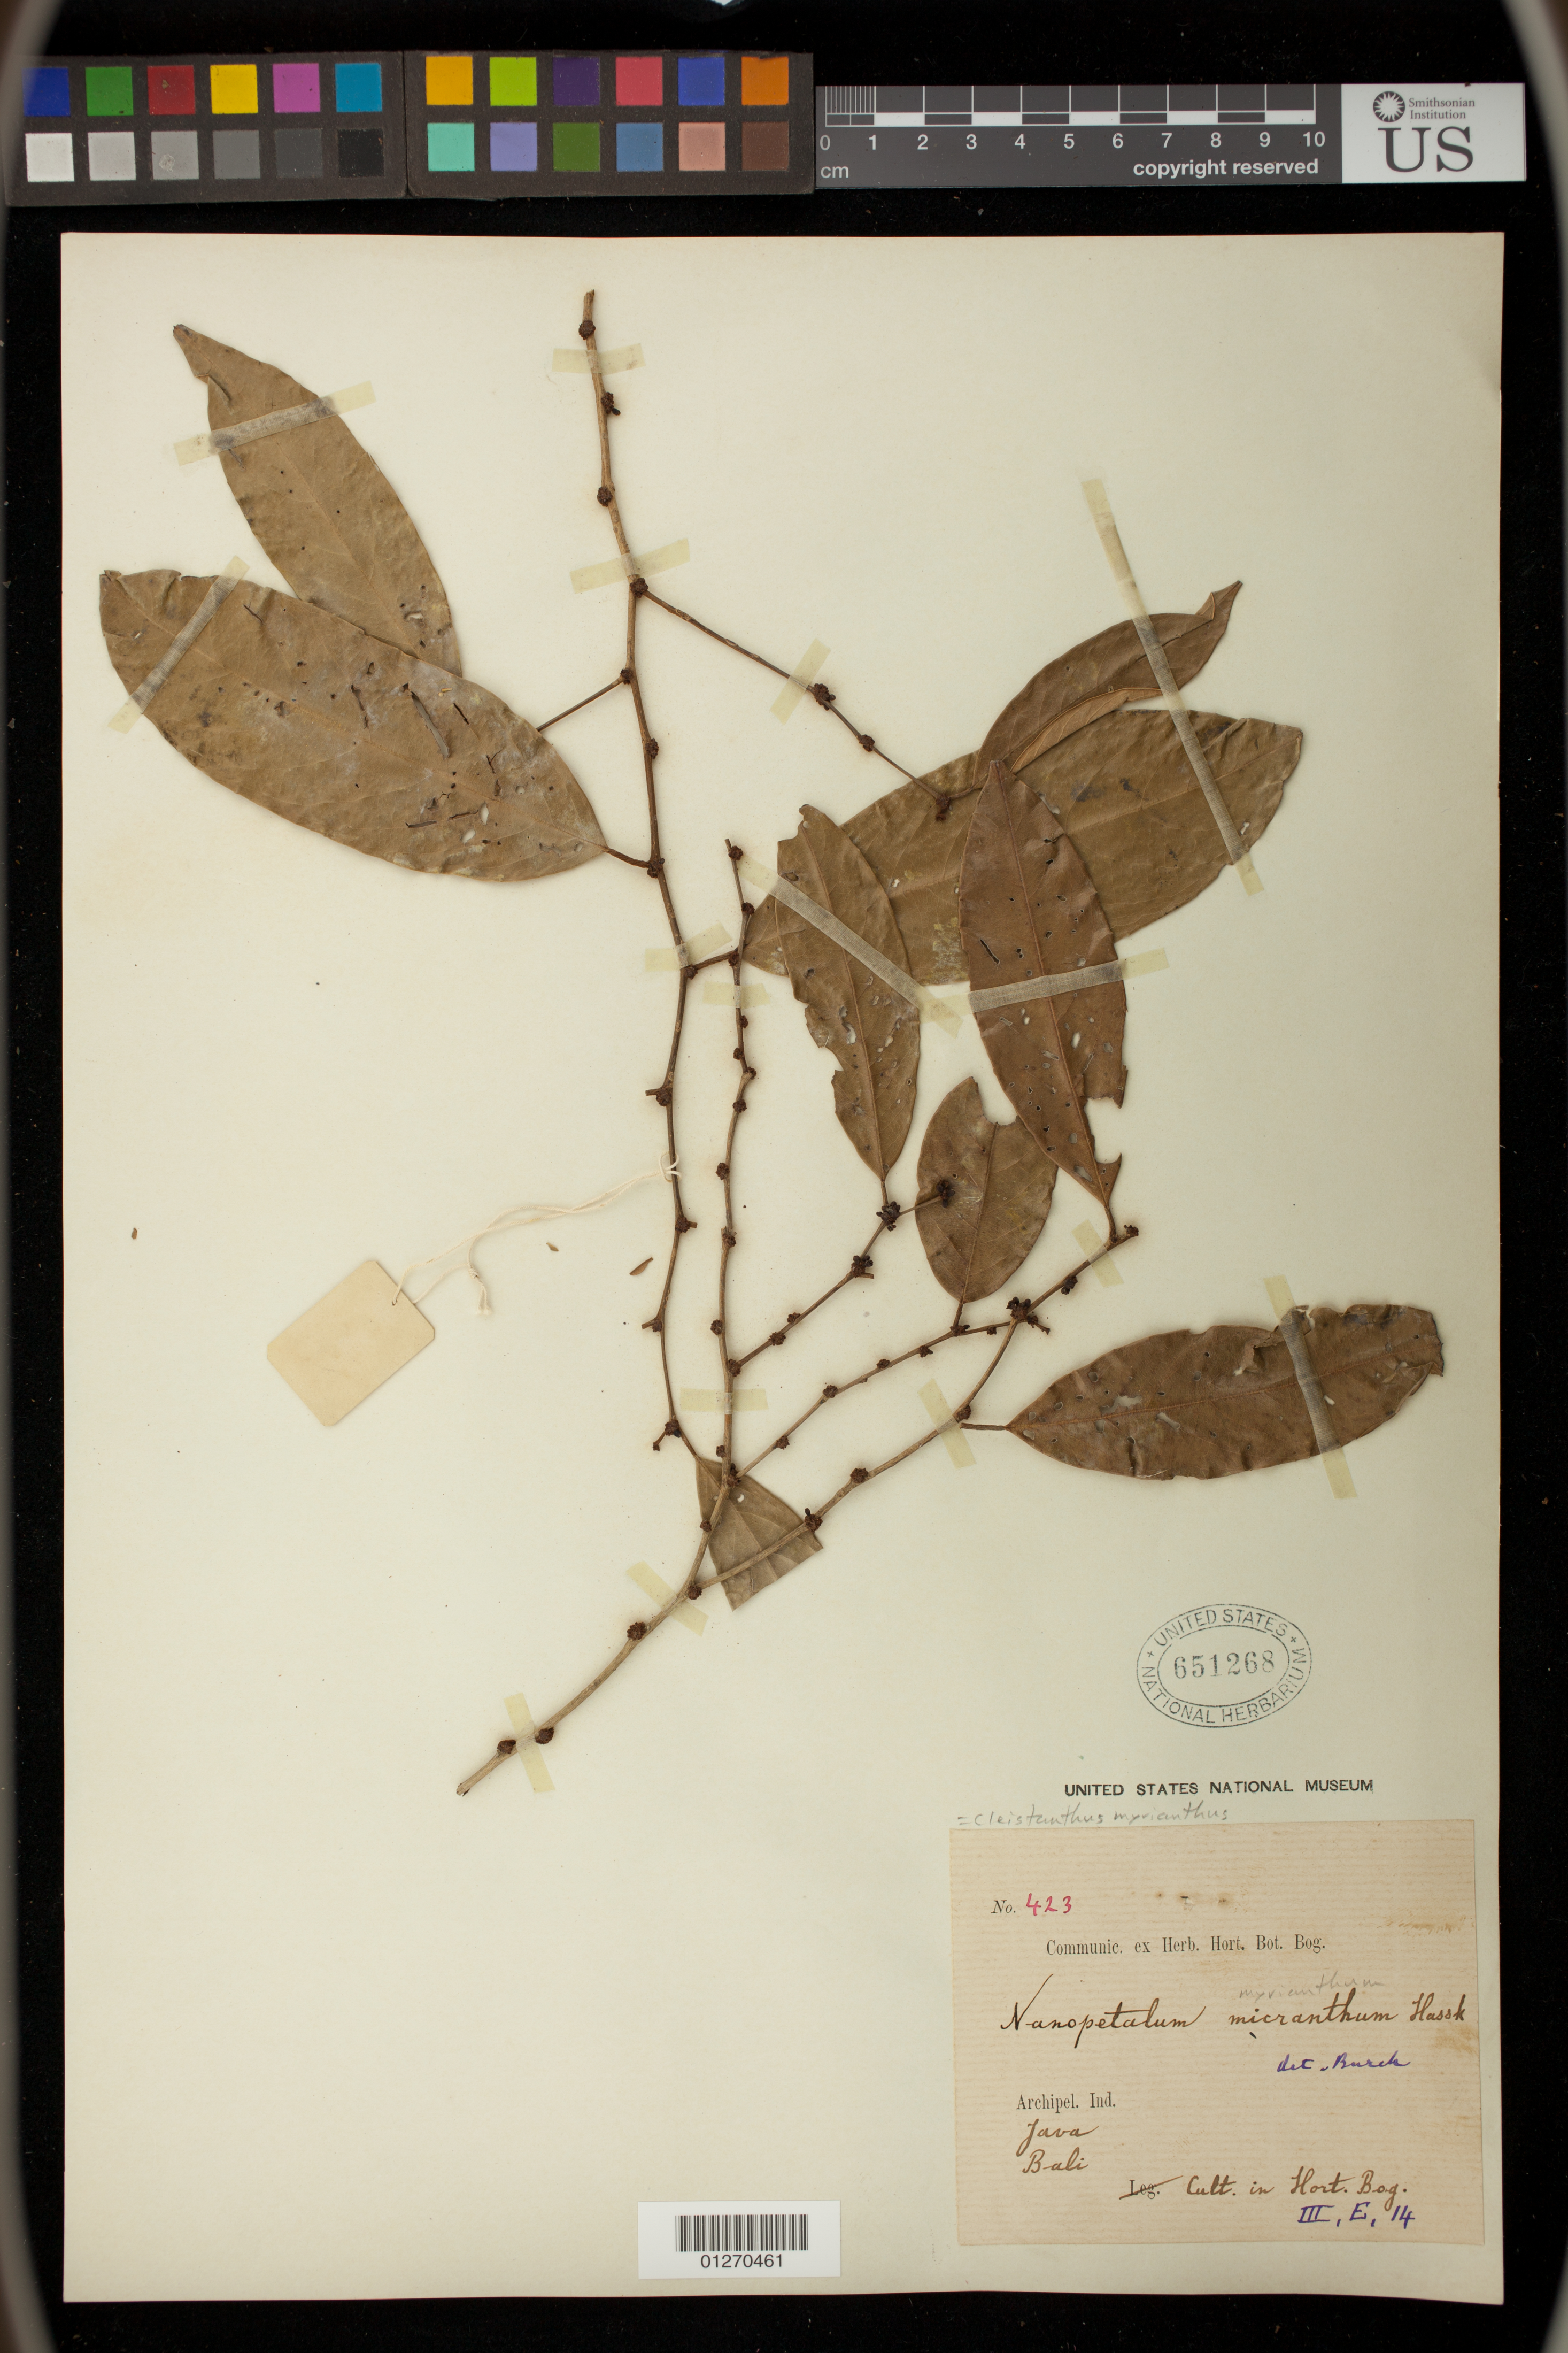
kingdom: Plantae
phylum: Tracheophyta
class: Magnoliopsida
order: Malpighiales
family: Phyllanthaceae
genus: Cleistanthus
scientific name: Cleistanthus myrianthus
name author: (Hassk.) Kurz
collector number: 423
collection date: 1914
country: Indonesia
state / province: Nusa Tenggara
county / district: Bali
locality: Archipel. Ind.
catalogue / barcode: US 651268